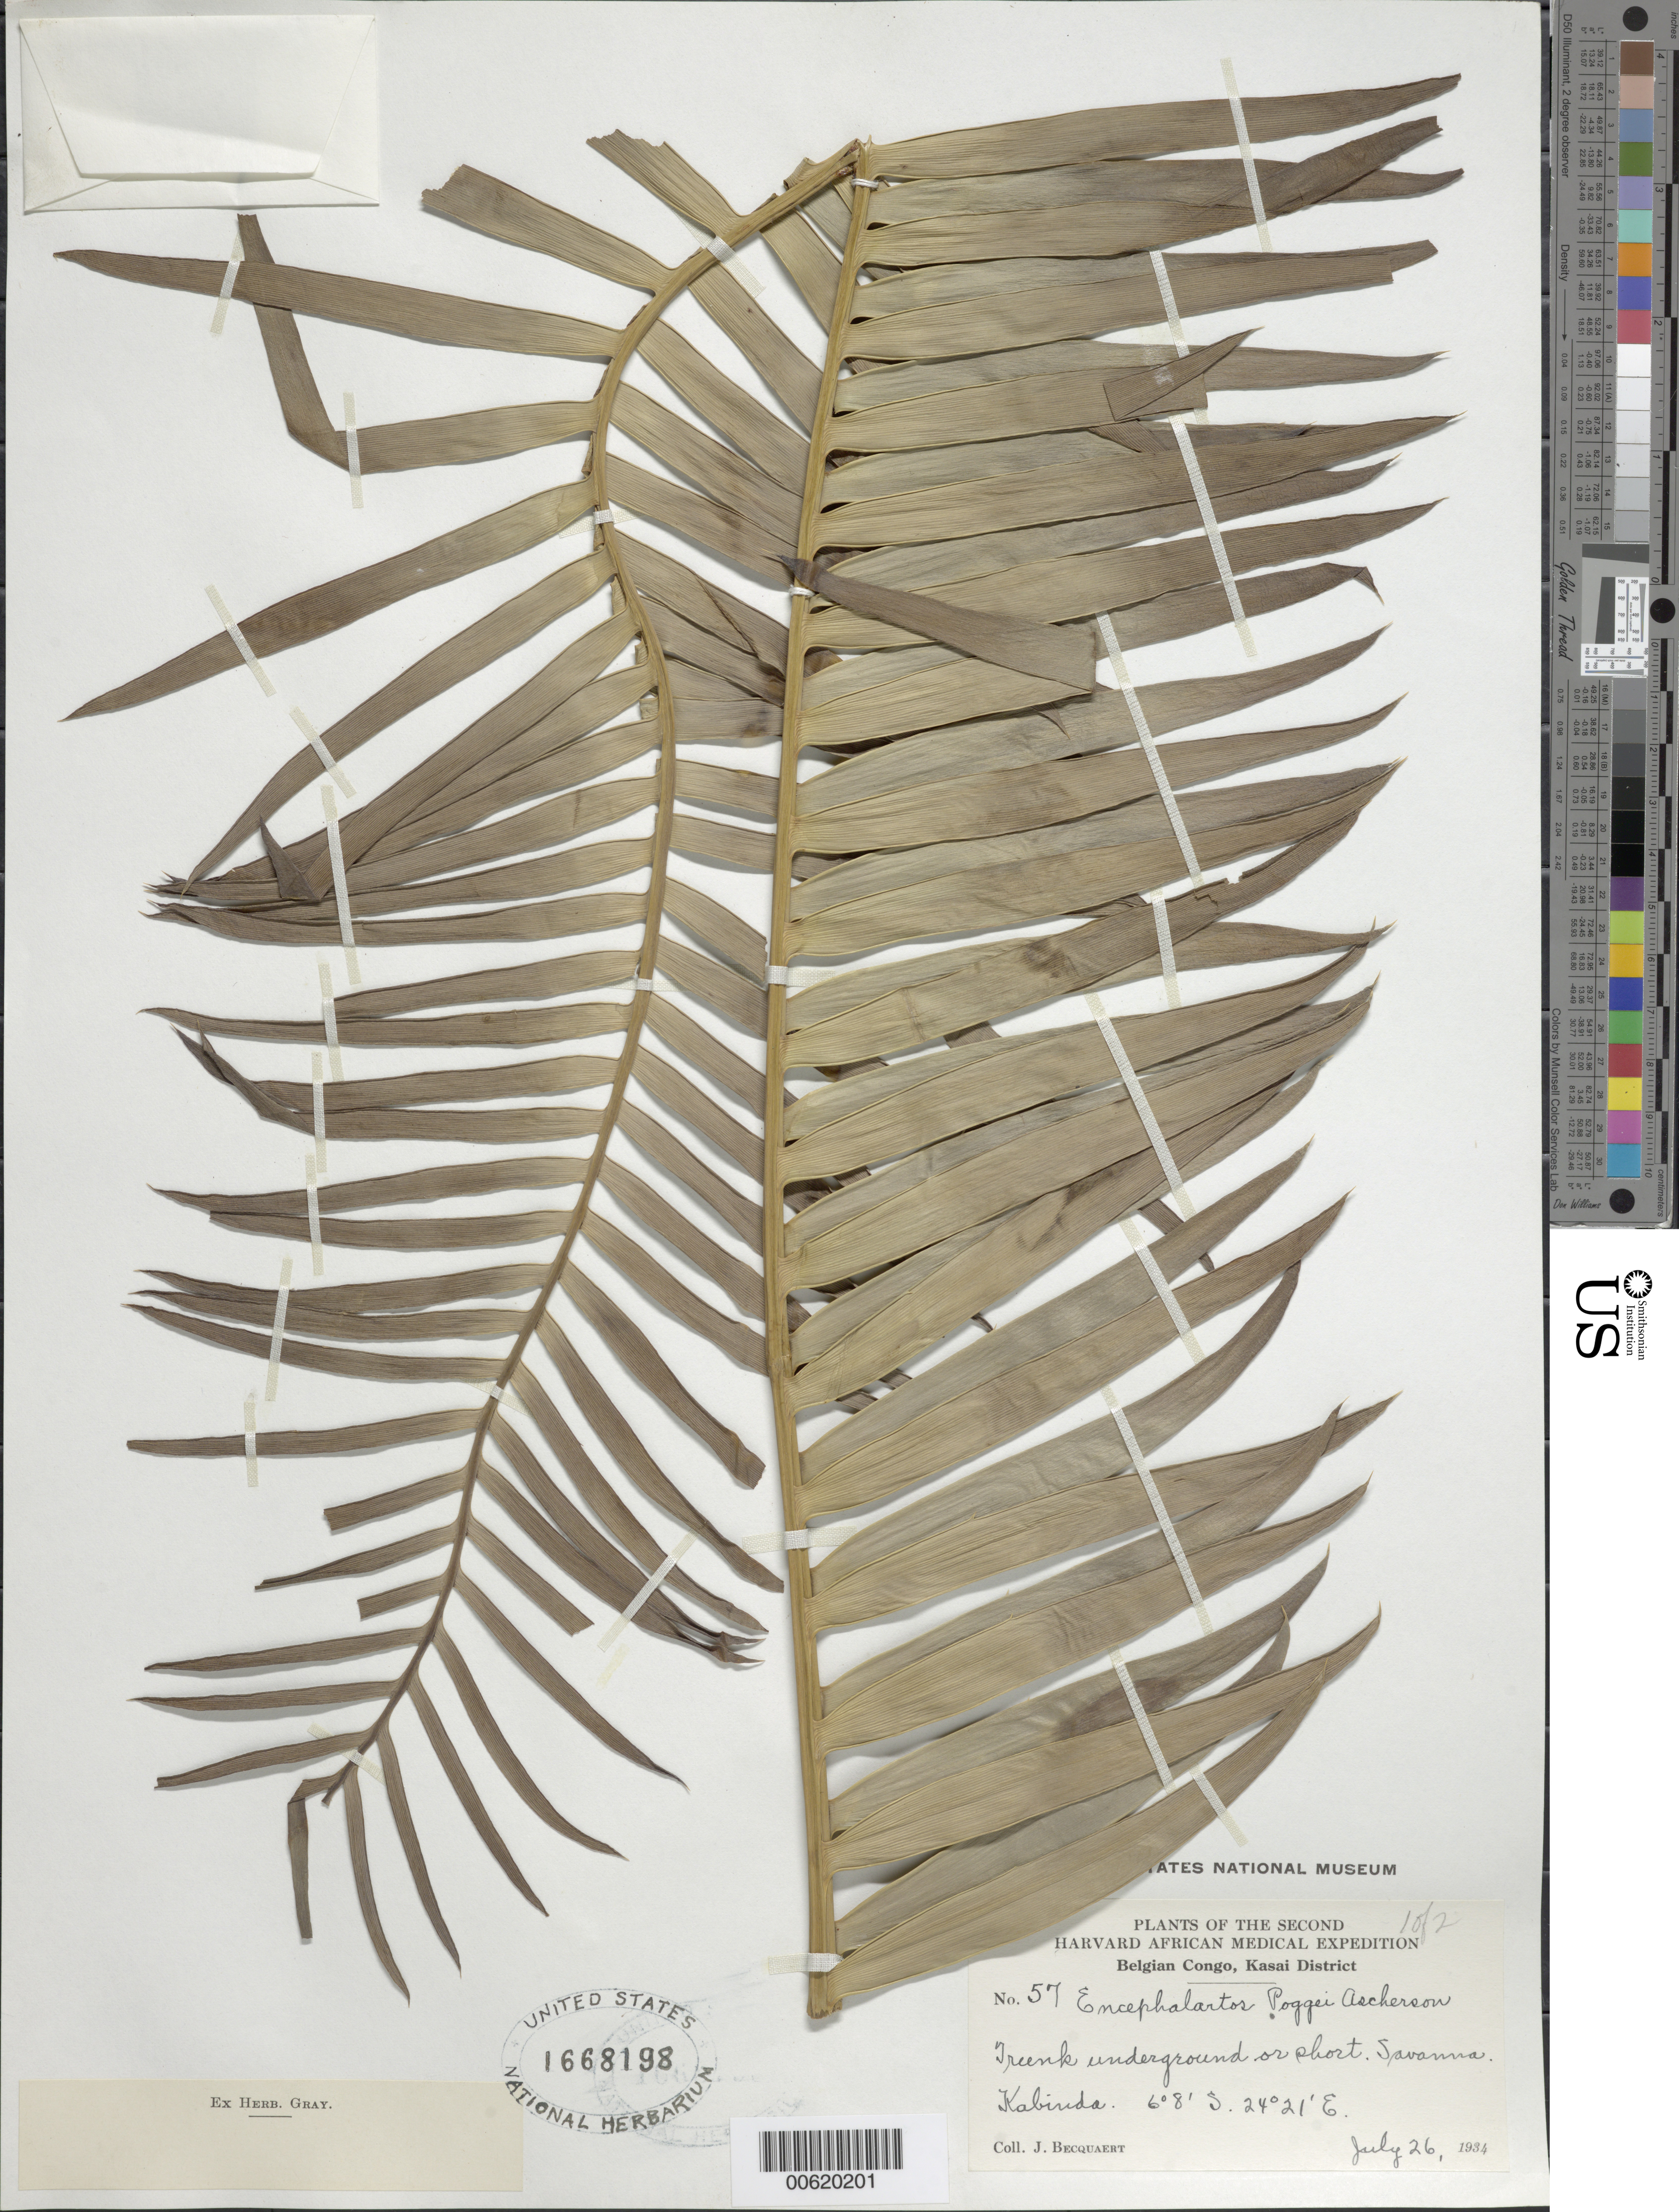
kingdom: Plantae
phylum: Tracheophyta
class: Cycadopsida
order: Cycadales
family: Zamiaceae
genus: Encephalartos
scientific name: Encephalartos poggei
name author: Asch.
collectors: J. Becquaert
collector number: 57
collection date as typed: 26 Jul 1934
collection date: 1934-07-26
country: Congo, Democratic Republic of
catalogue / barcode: US 1668198